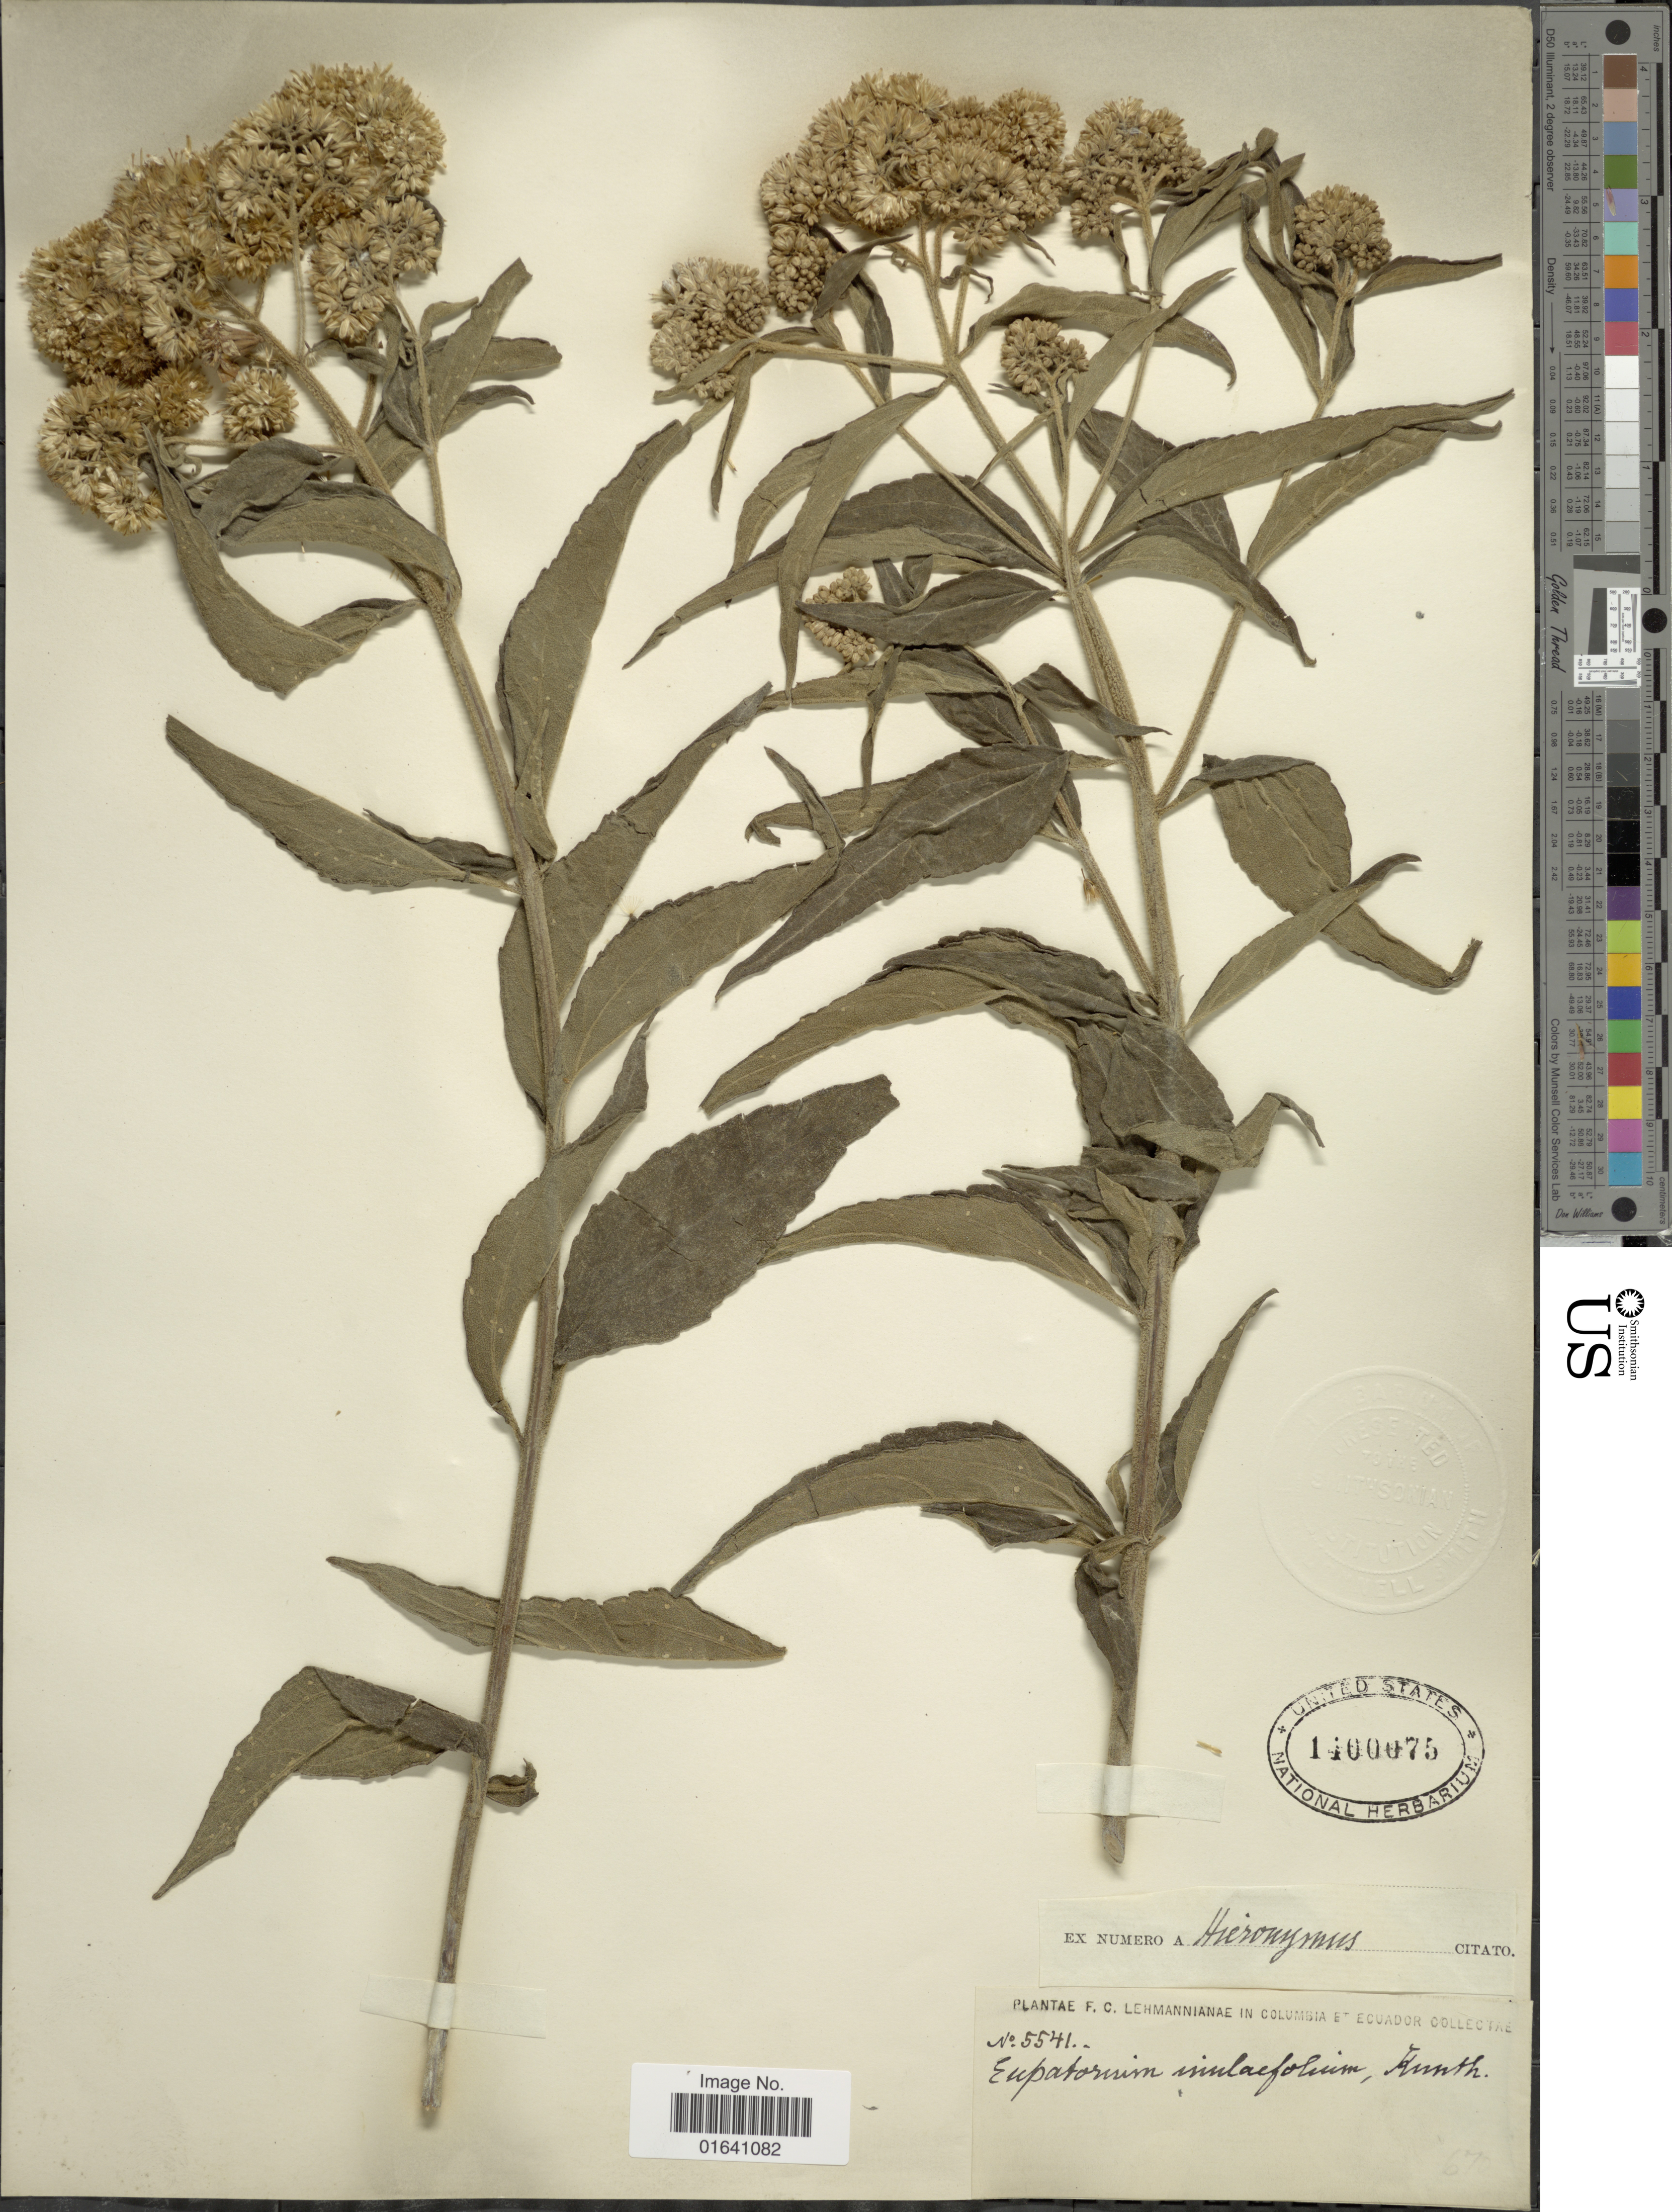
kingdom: Plantae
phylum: Tracheophyta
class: Magnoliopsida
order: Asterales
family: Asteraceae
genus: Austroeupatorium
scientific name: Austroeupatorium inulaefolium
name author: (Kunth) R.M. King & H. Rob.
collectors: F. C. Lehmann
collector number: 5541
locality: Colombia e Ecuador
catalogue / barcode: US 1400075